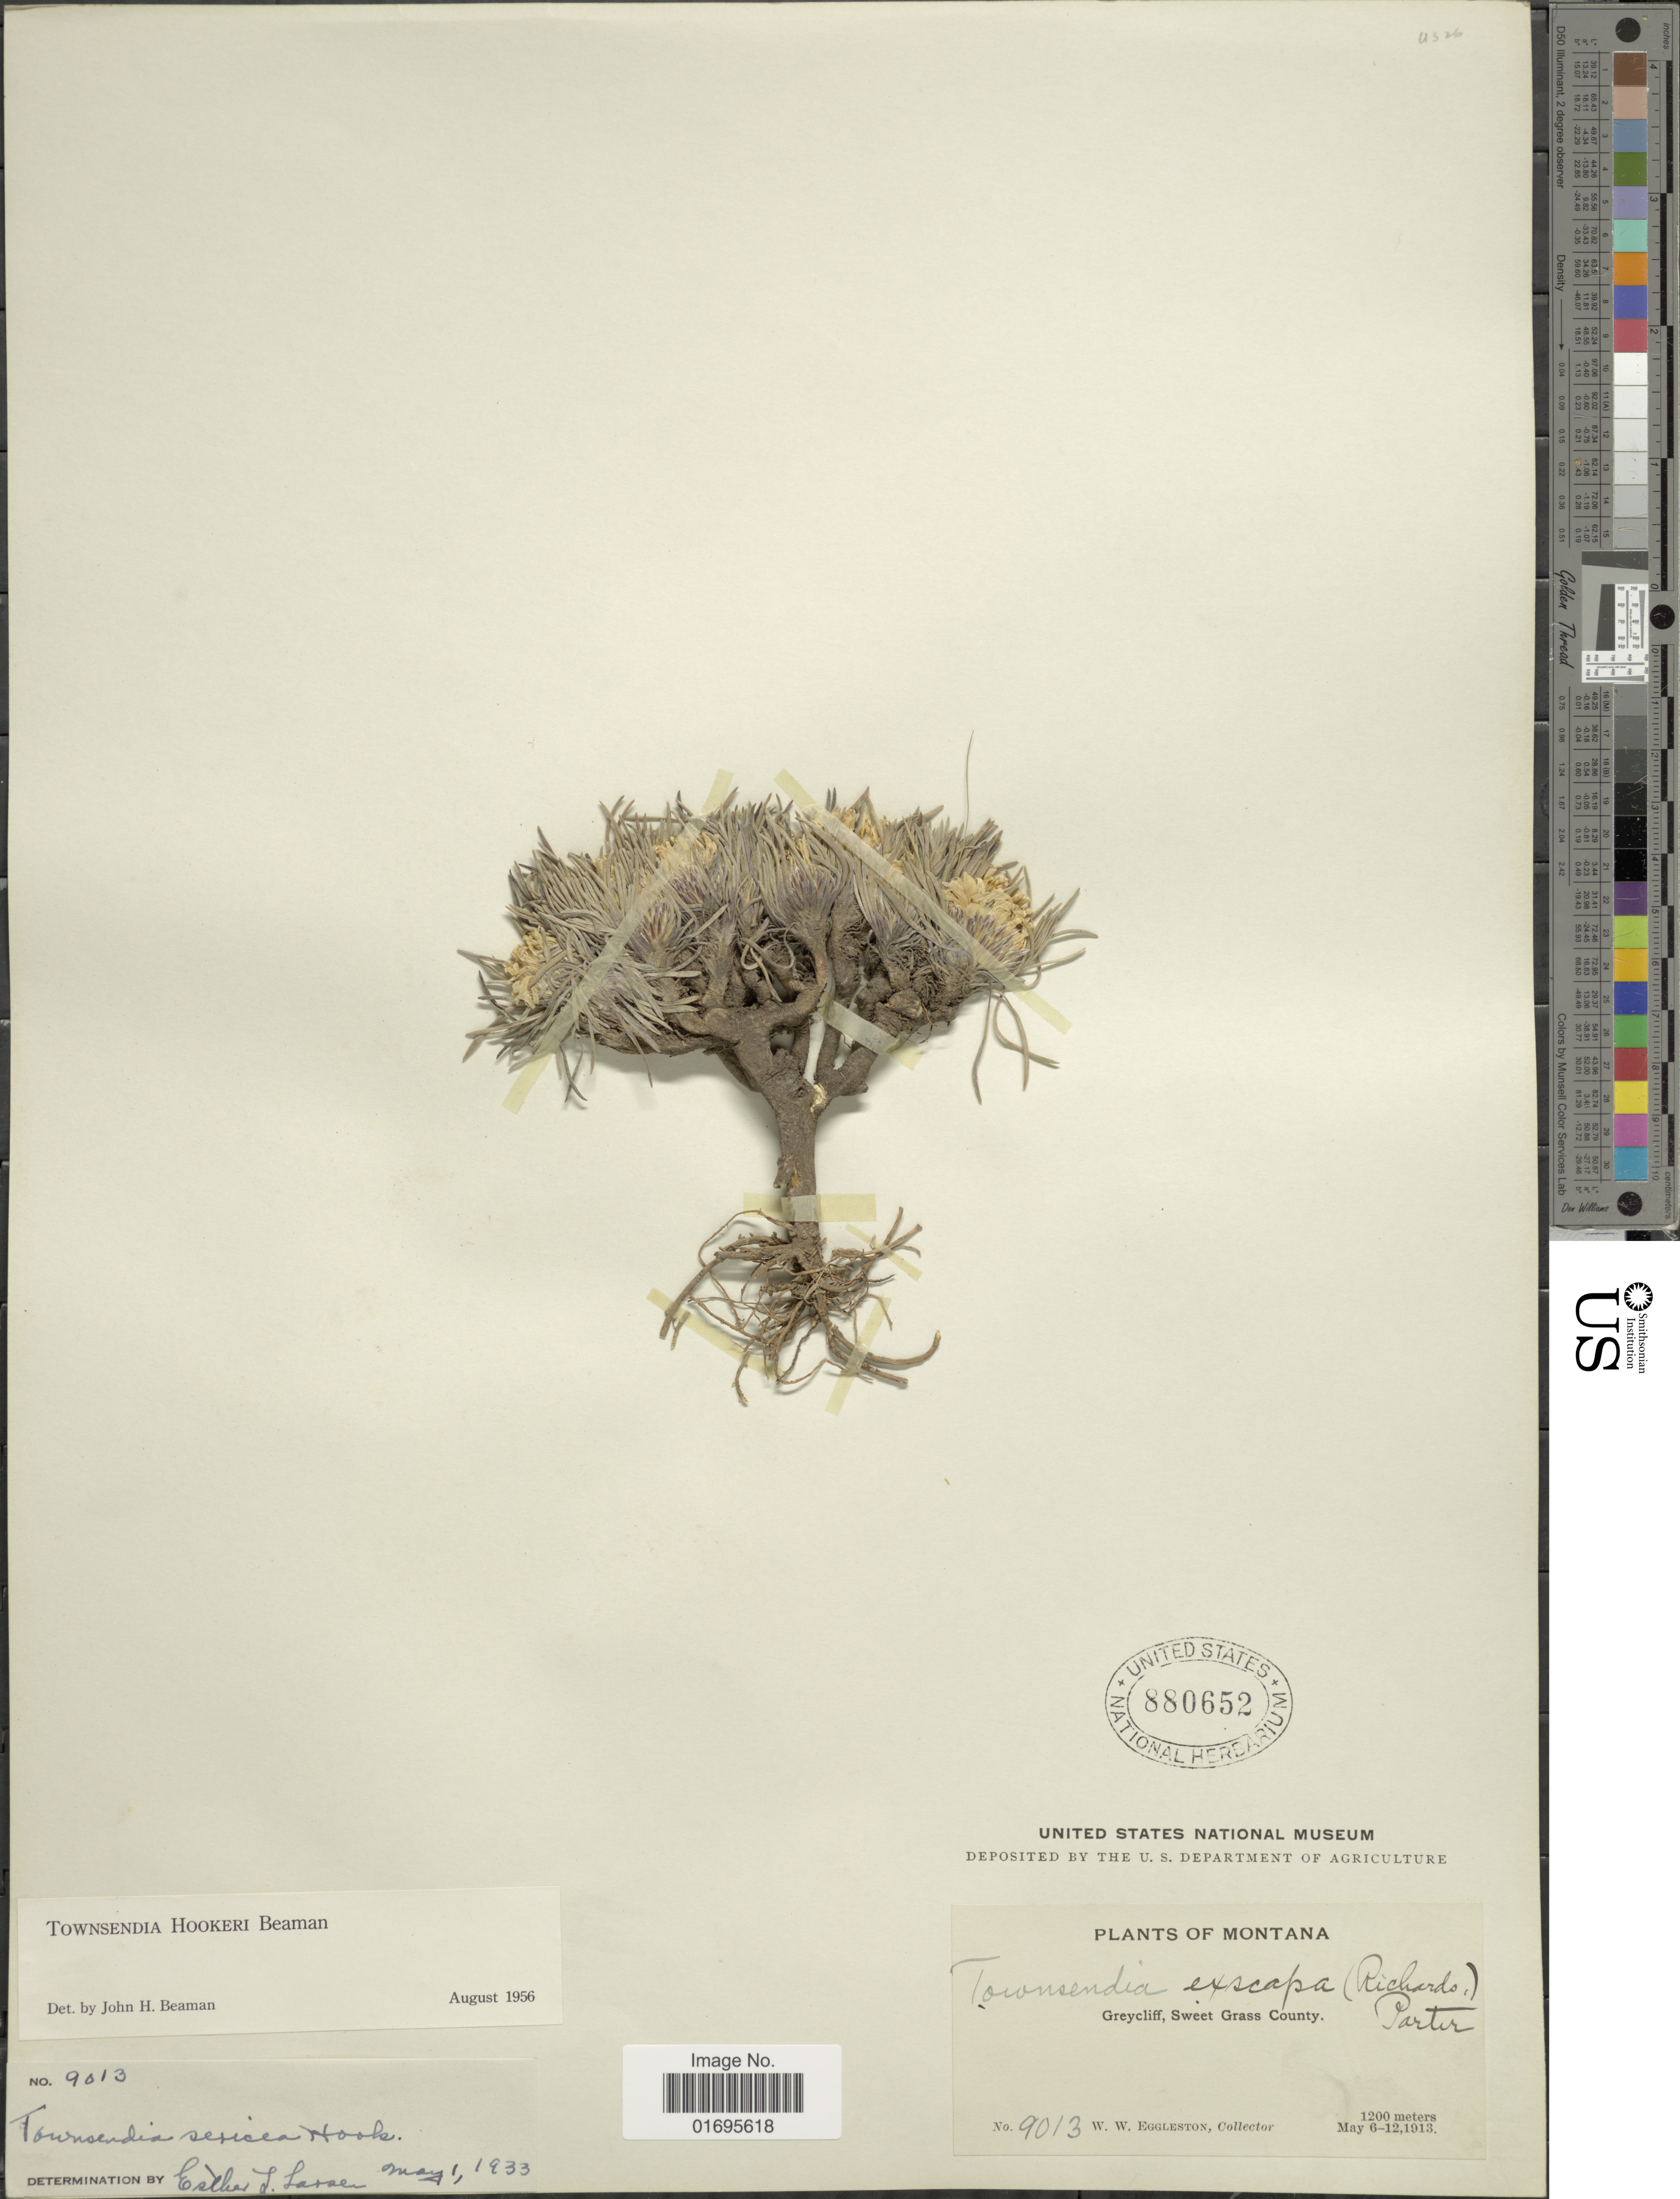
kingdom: Plantae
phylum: Tracheophyta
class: Magnoliopsida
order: Asterales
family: Asteraceae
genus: Townsendia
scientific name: Townsendia hookeri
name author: Beaman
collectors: W. W. Eggleston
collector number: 9013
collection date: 1913-05-06/1913-05-12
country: United States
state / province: Montana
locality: Greycliff, Sweet Grass County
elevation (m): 1200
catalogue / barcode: US 880652